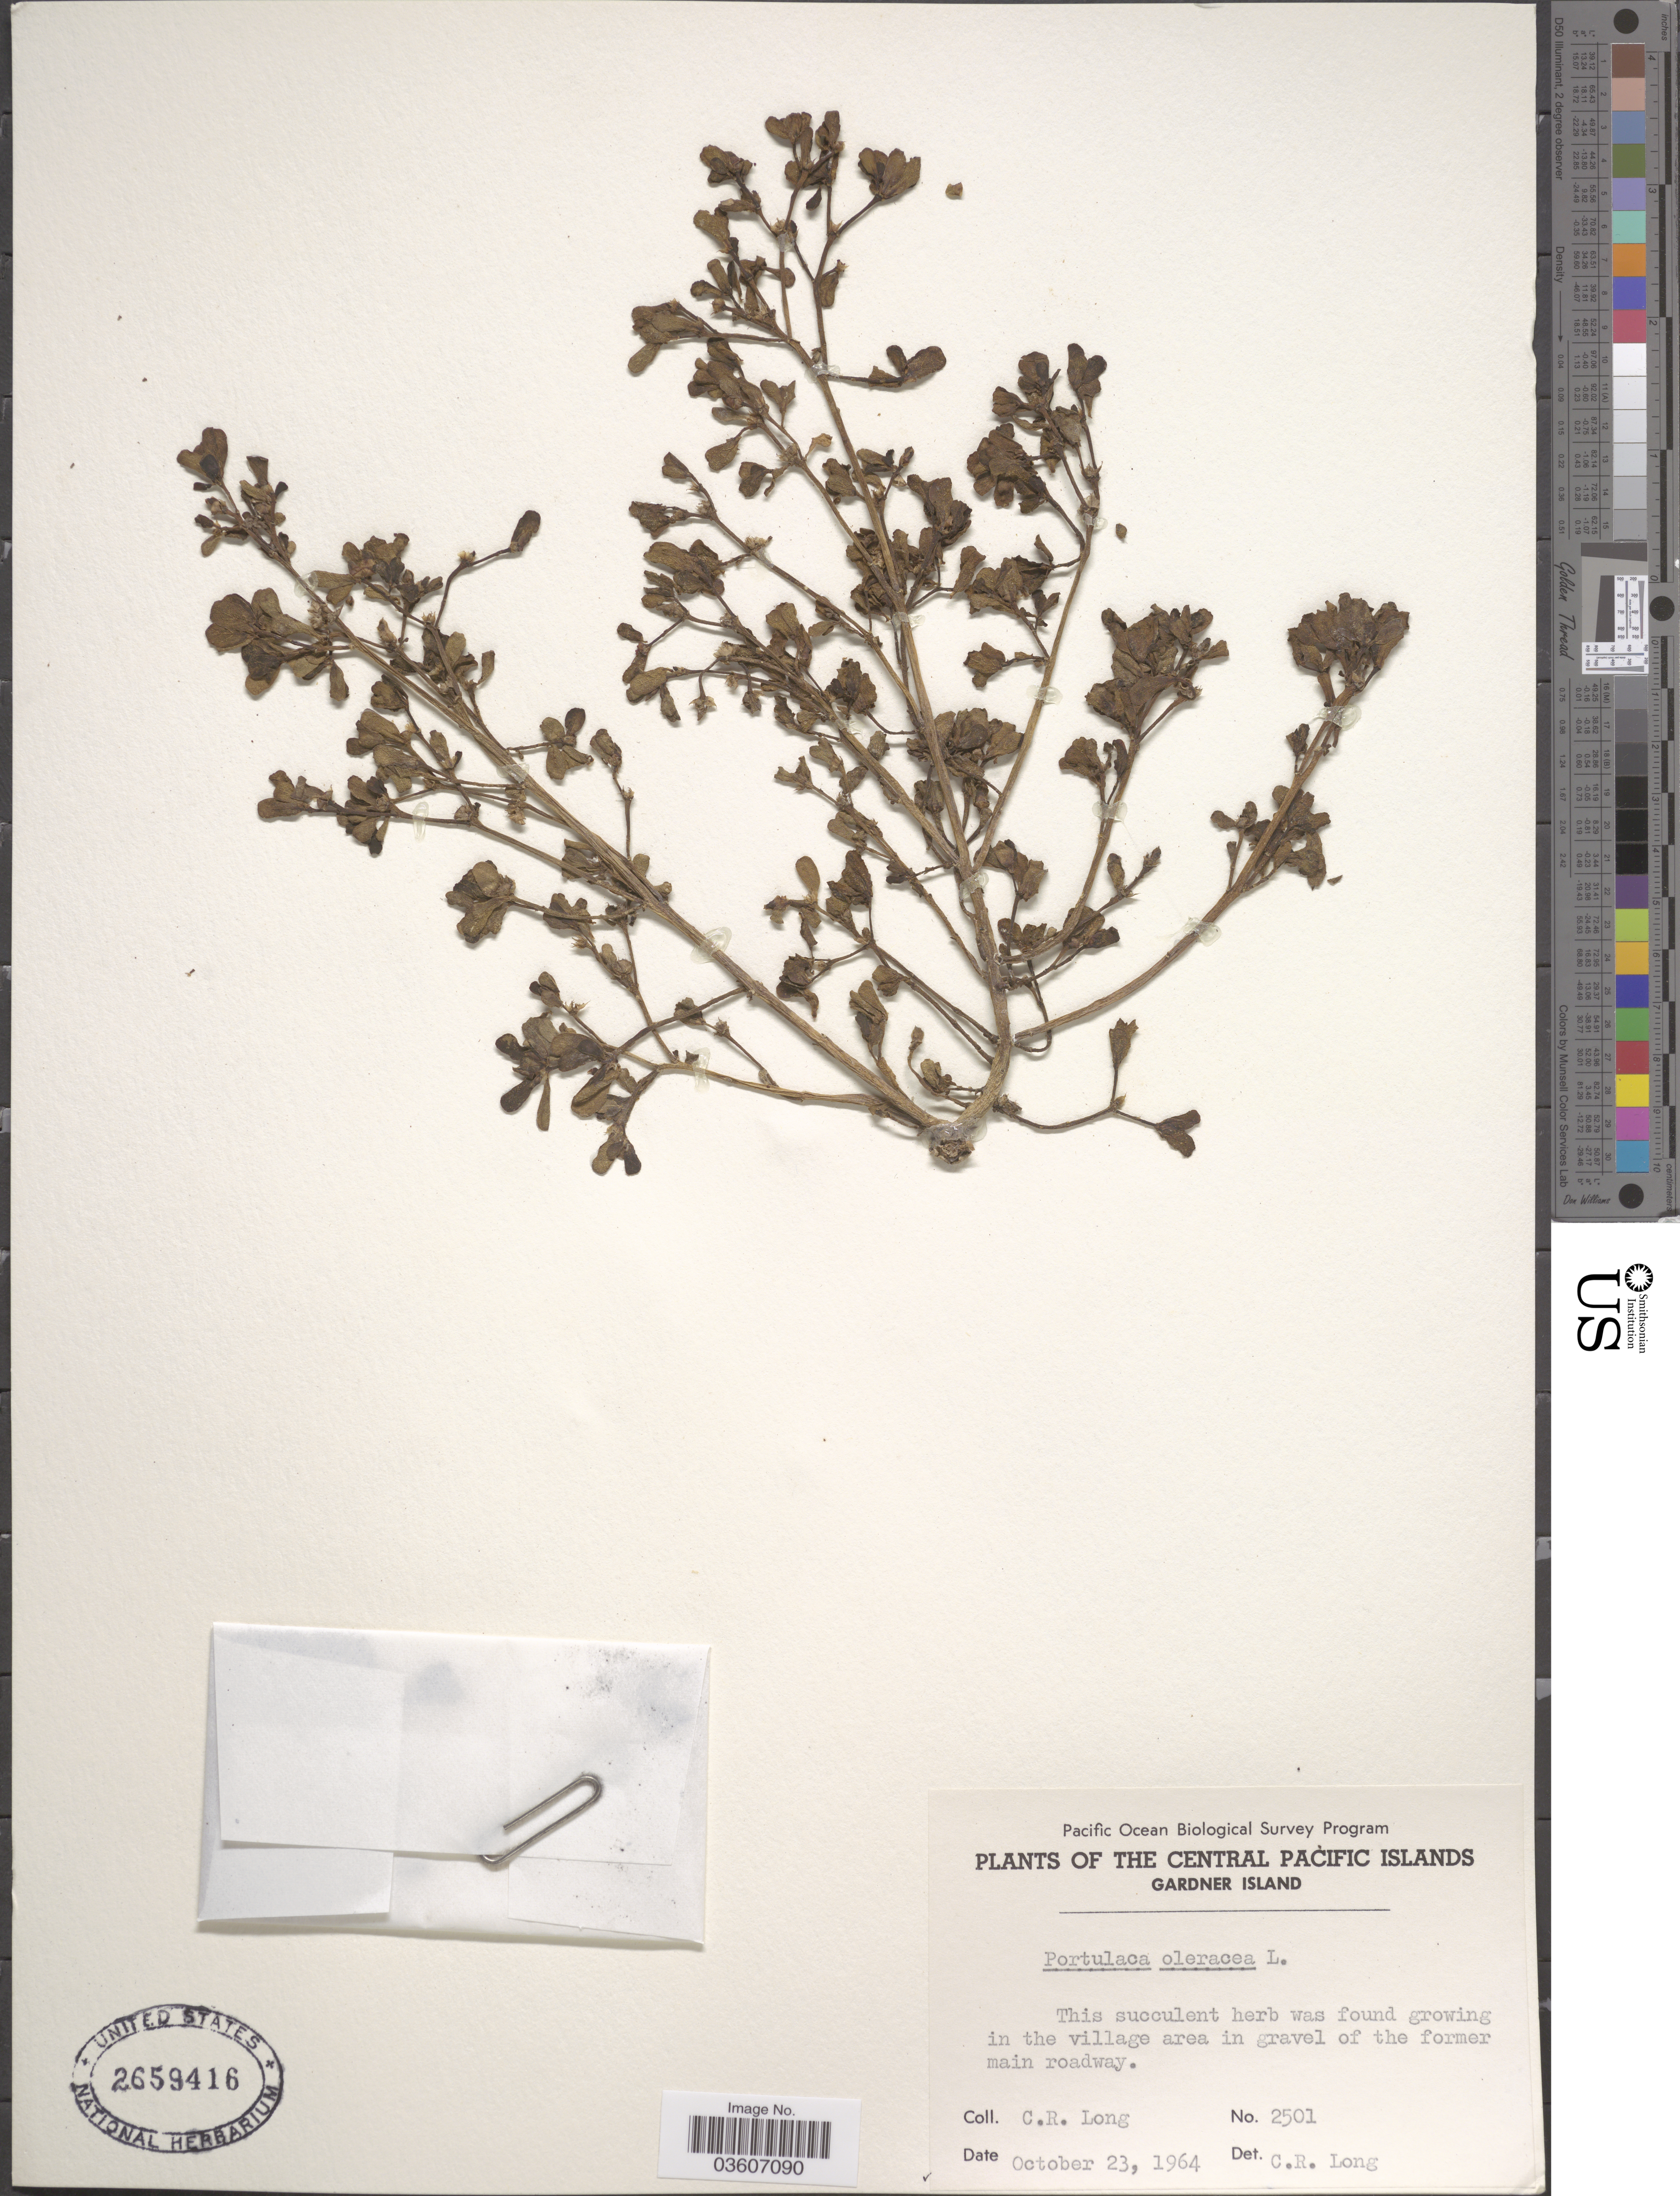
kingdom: Plantae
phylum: Tracheophyta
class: Magnoliopsida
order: Caryophyllales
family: Portulacaceae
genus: Portulaca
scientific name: Portulaca oleracea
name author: L.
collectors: C. R. Long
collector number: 2501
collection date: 1964-10-23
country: Kiribati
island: Nikumaroro [Gardner] Atoll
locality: The Central Pacific Islands. Gardner Island. In the village area in gravel of the former main roadway.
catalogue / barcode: US 2659416